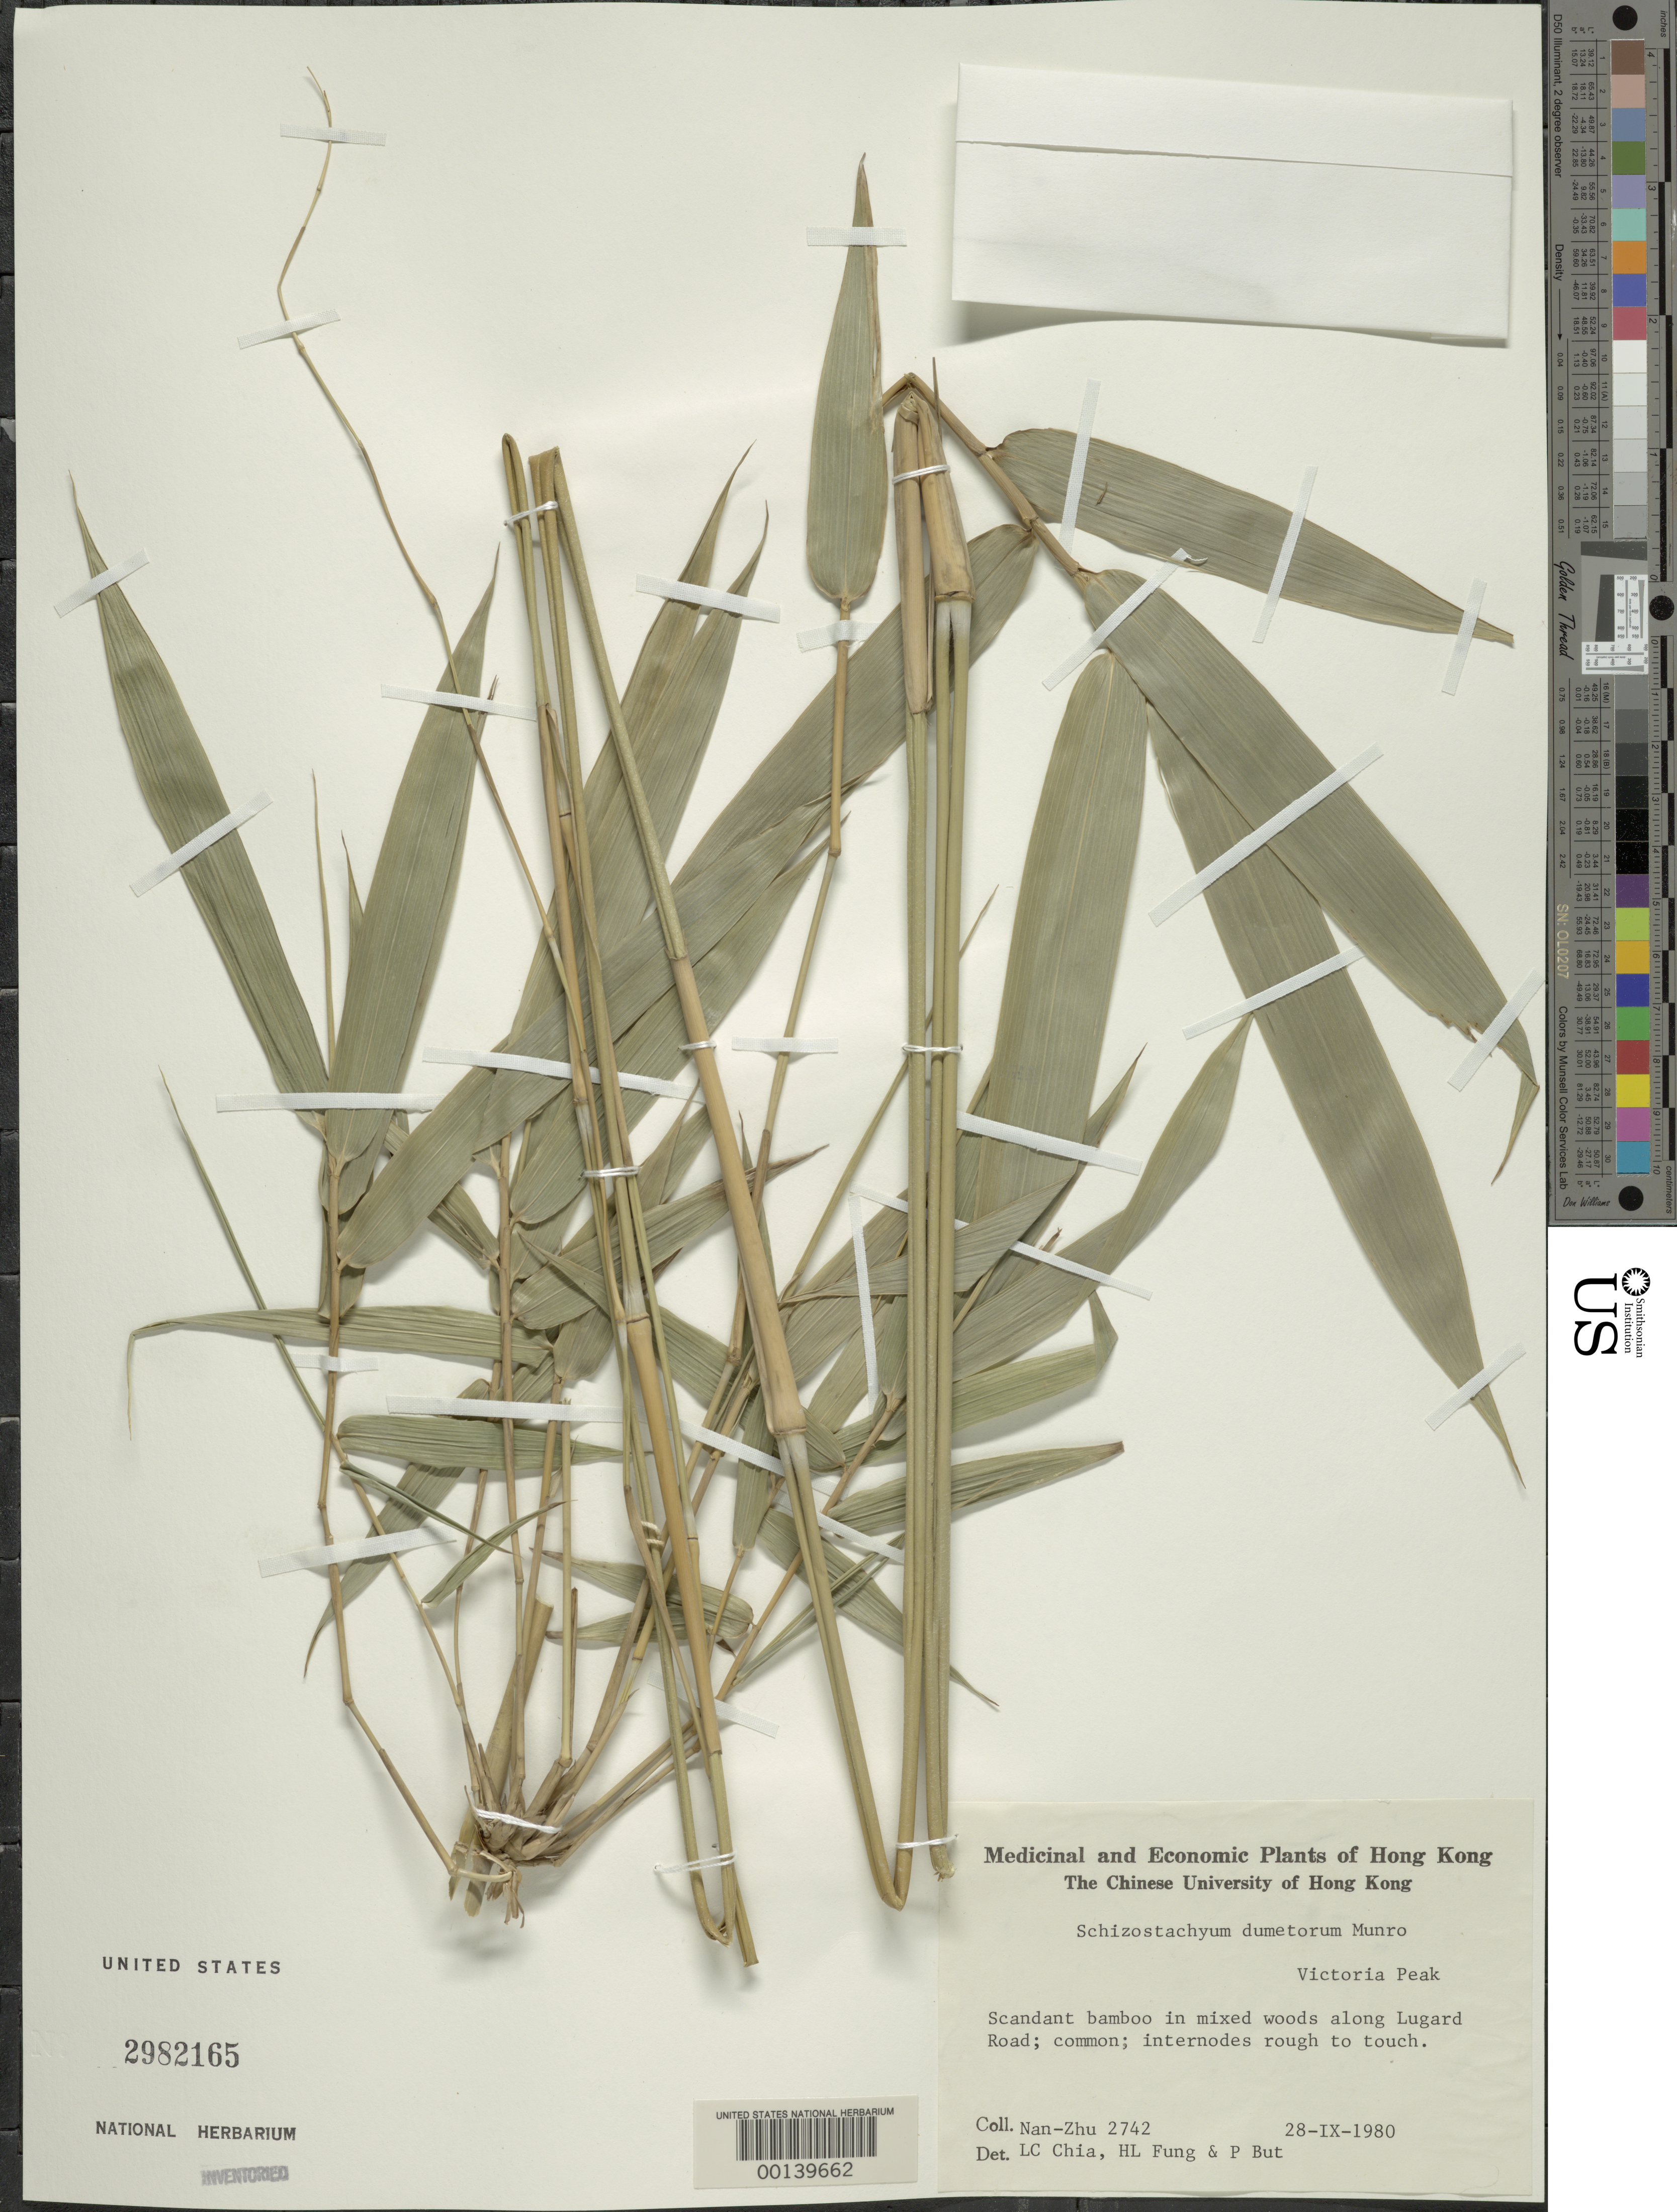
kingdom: Plantae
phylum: Tracheophyta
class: Liliopsida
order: Poales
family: Poaceae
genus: Schizostachyum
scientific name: Schizostachyum dumetorum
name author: (Hance) Munro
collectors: N. Zhu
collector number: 2742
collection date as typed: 28 Sep 1980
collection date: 1980-09-28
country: China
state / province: Hong Kong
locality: Victoria peak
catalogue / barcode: US 2982165